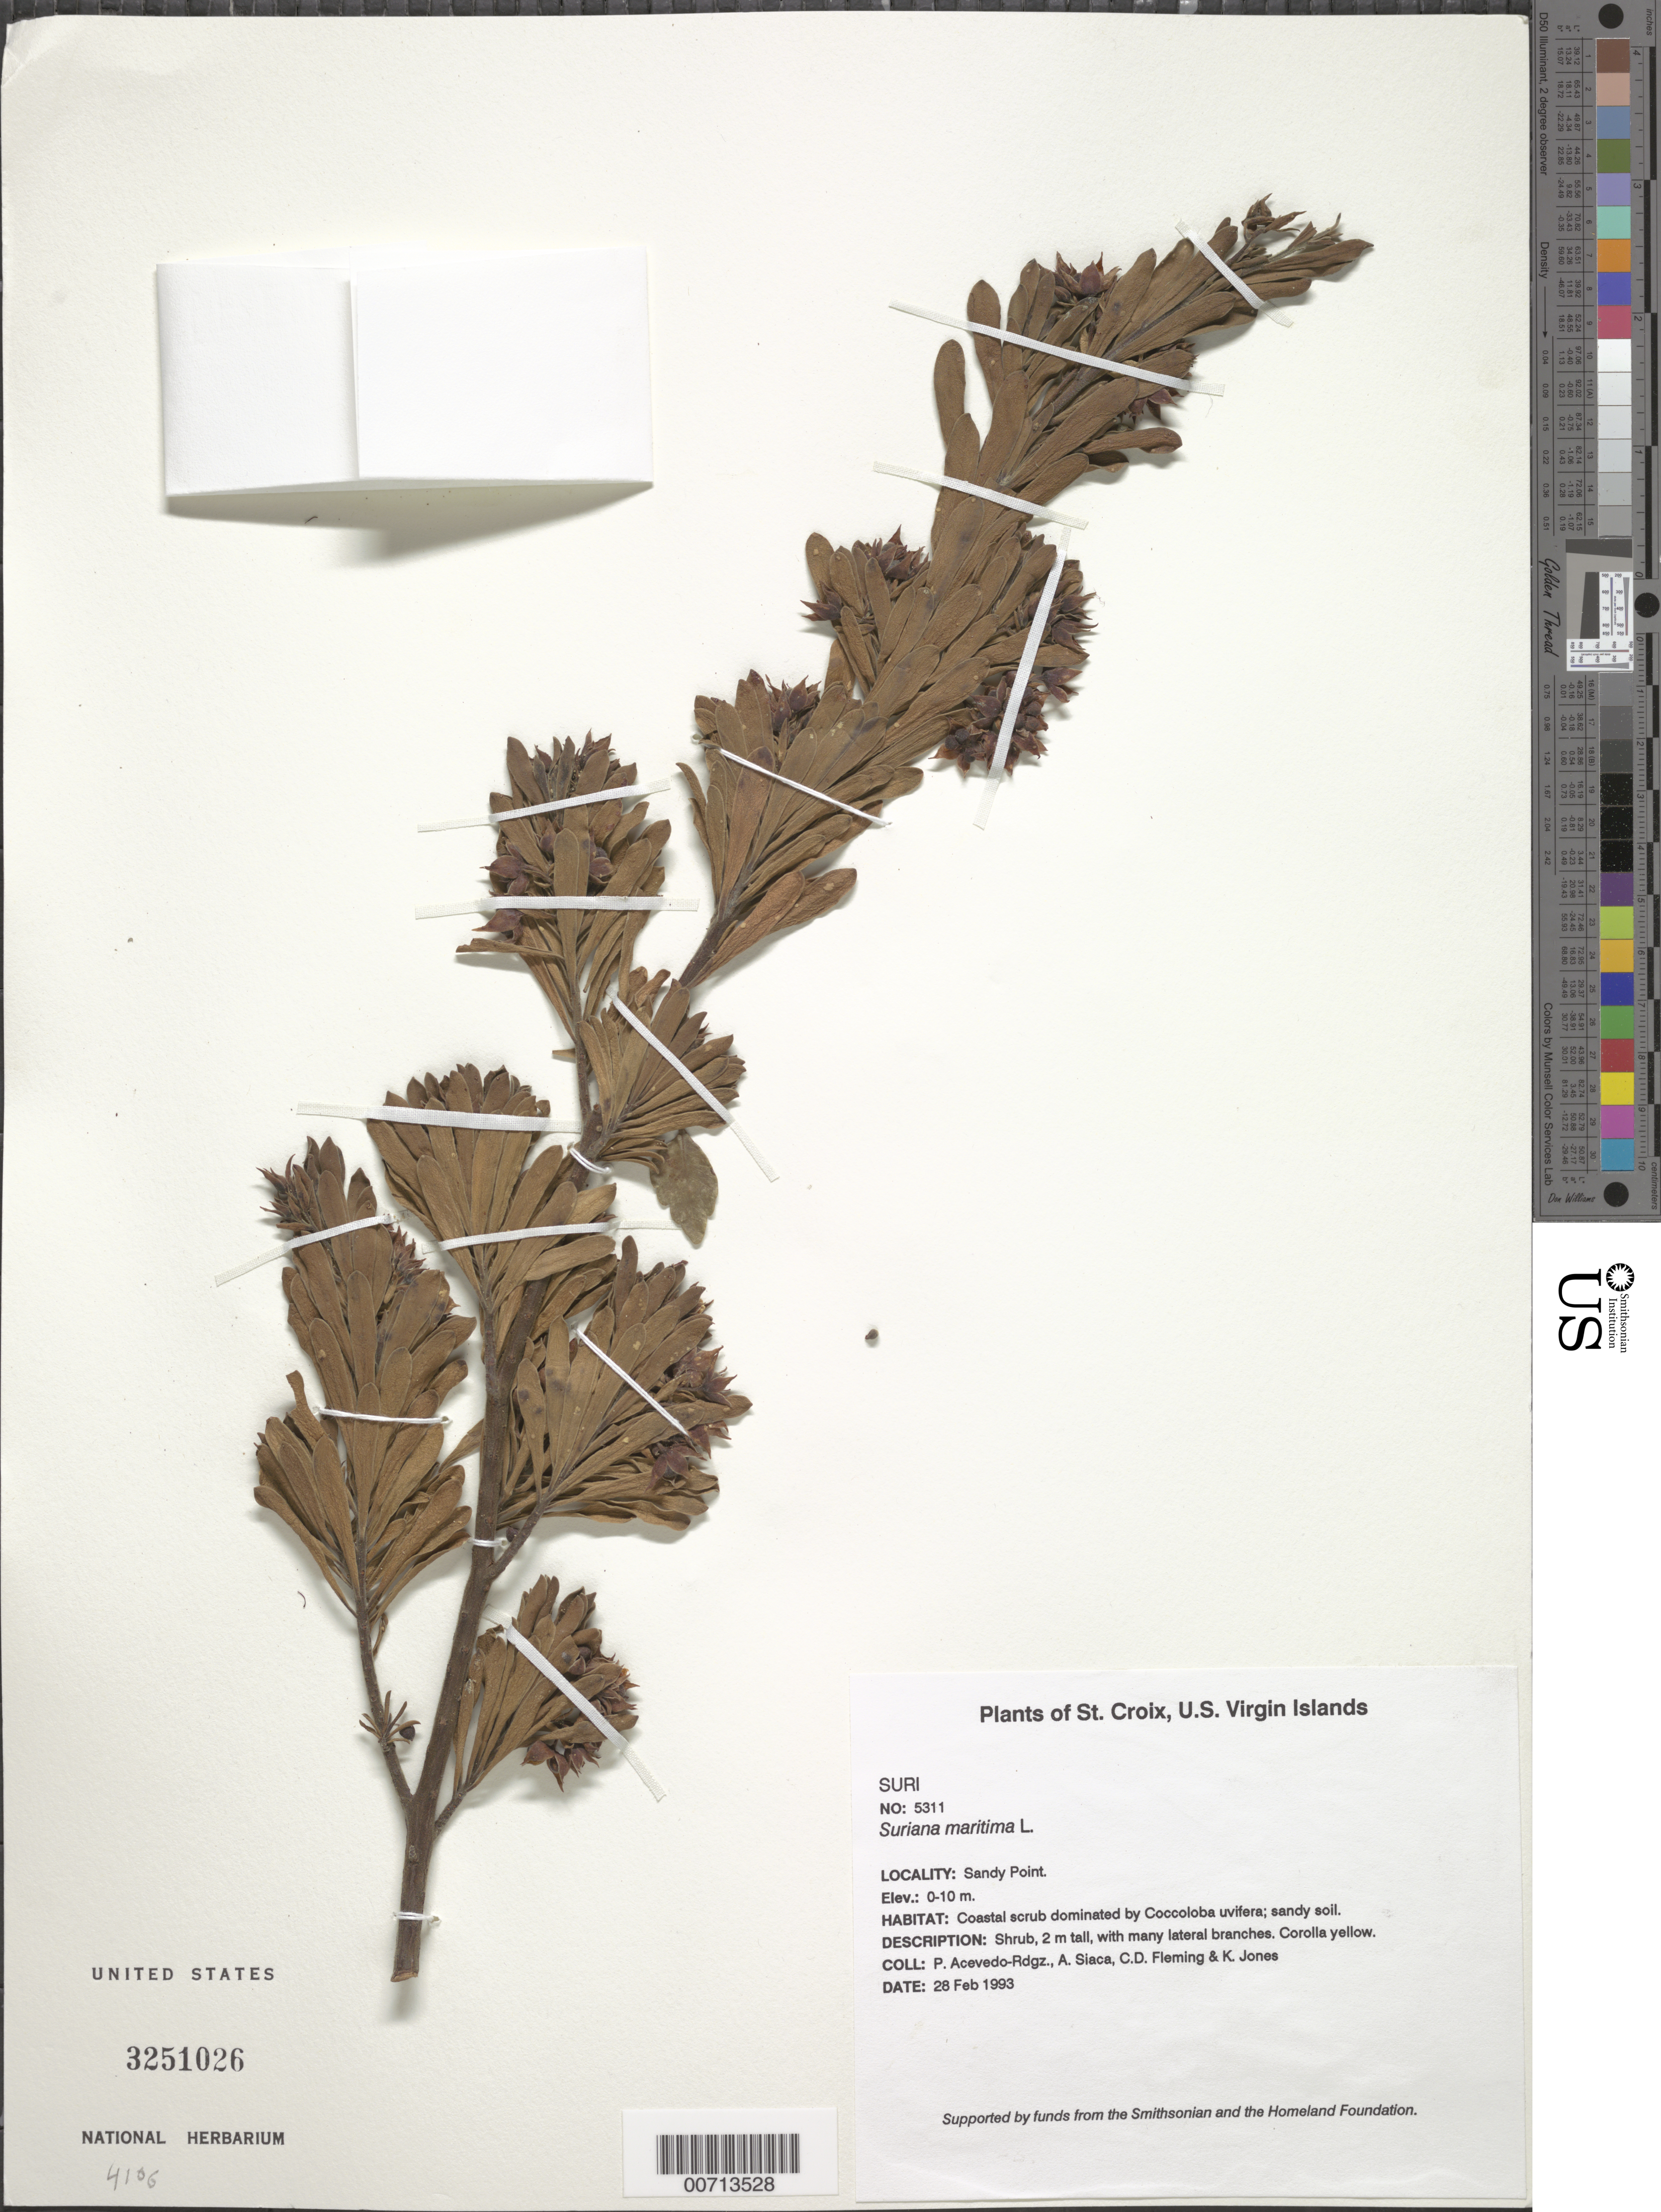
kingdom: Plantae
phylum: Tracheophyta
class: Magnoliopsida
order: Fabales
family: Surianaceae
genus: Suriana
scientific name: Suriana maritima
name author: L.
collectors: P. Acevedo-Rodr., A. Siaca, C. Fleming & K. Jones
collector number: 5311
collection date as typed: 28 Feb 1993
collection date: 1993-02-28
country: U.S. Virgin Islands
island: St. Croix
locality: Sandy Point.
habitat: Coastal scrub dominated by Coccoloba uvifera; sandy soil.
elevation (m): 0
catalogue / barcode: US 3251026